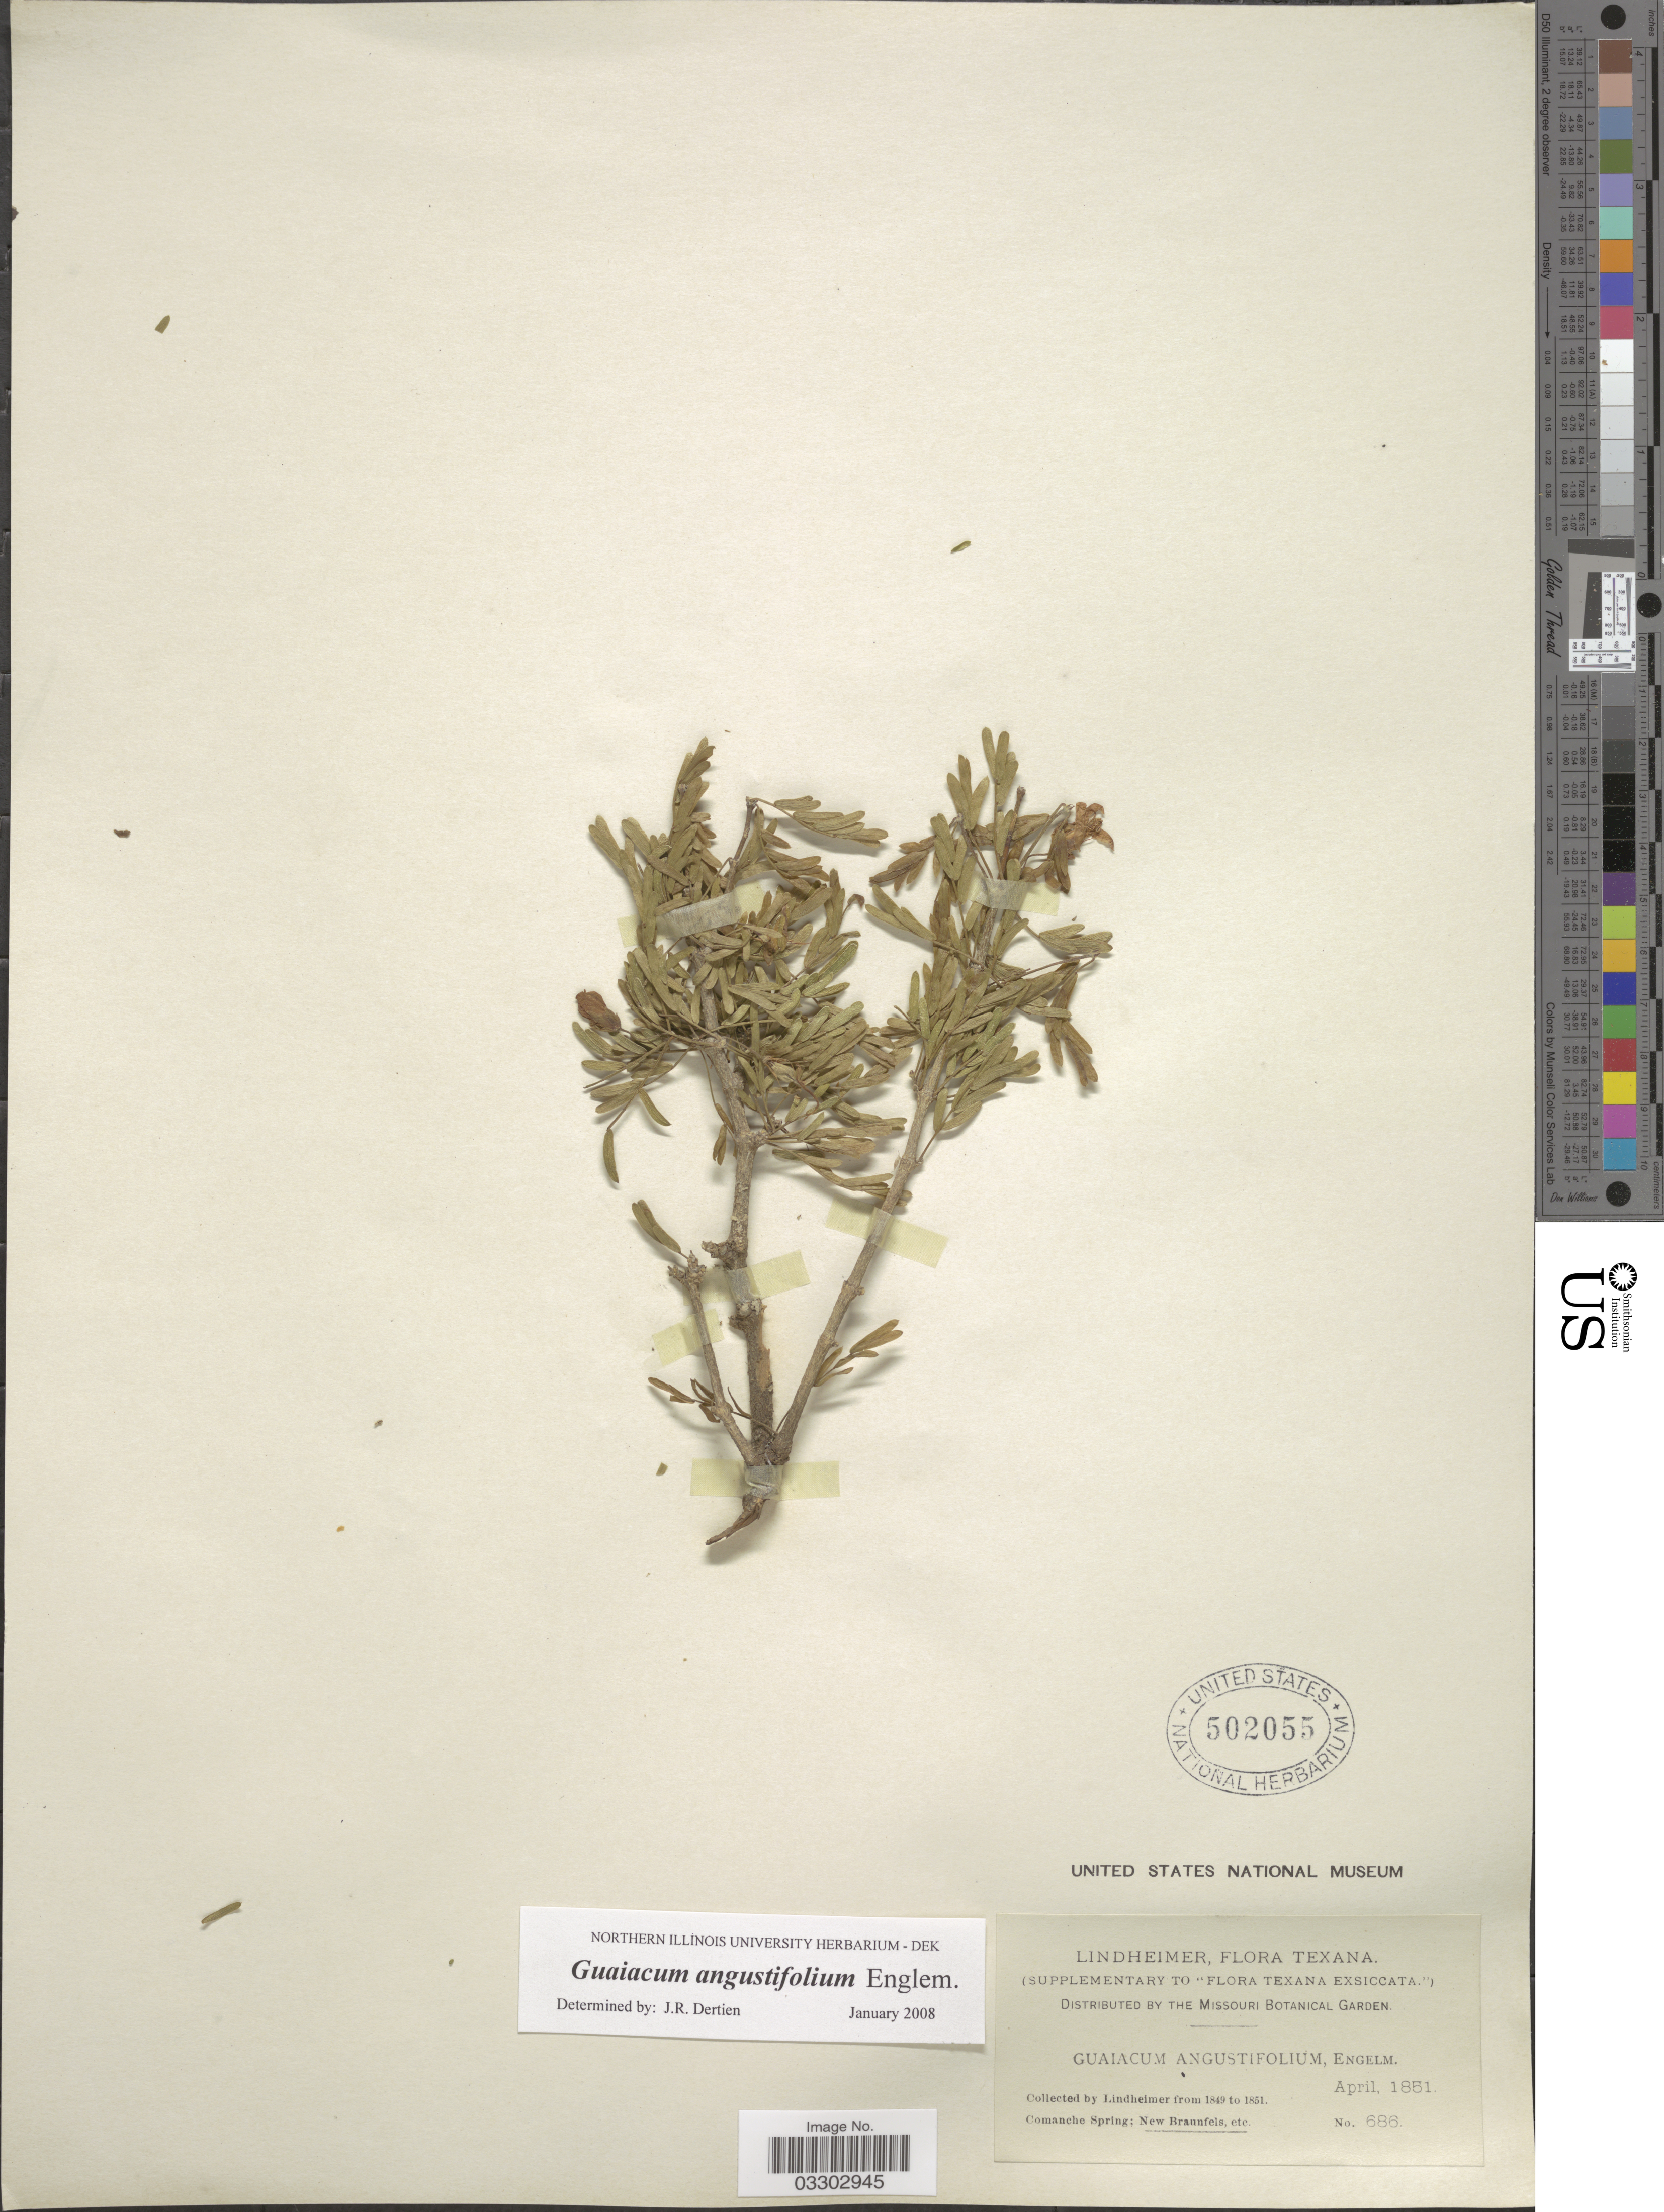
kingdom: Plantae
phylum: Tracheophyta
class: Magnoliopsida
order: Zygophyllales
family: Zygophyllaceae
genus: Guaiacum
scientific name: Guaiacum angustifolium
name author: Engelm.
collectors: -. Lindheimer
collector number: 686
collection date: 1851-04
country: United States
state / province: Texas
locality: Comanche Spring; New Braunfels, etc.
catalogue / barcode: US 502055